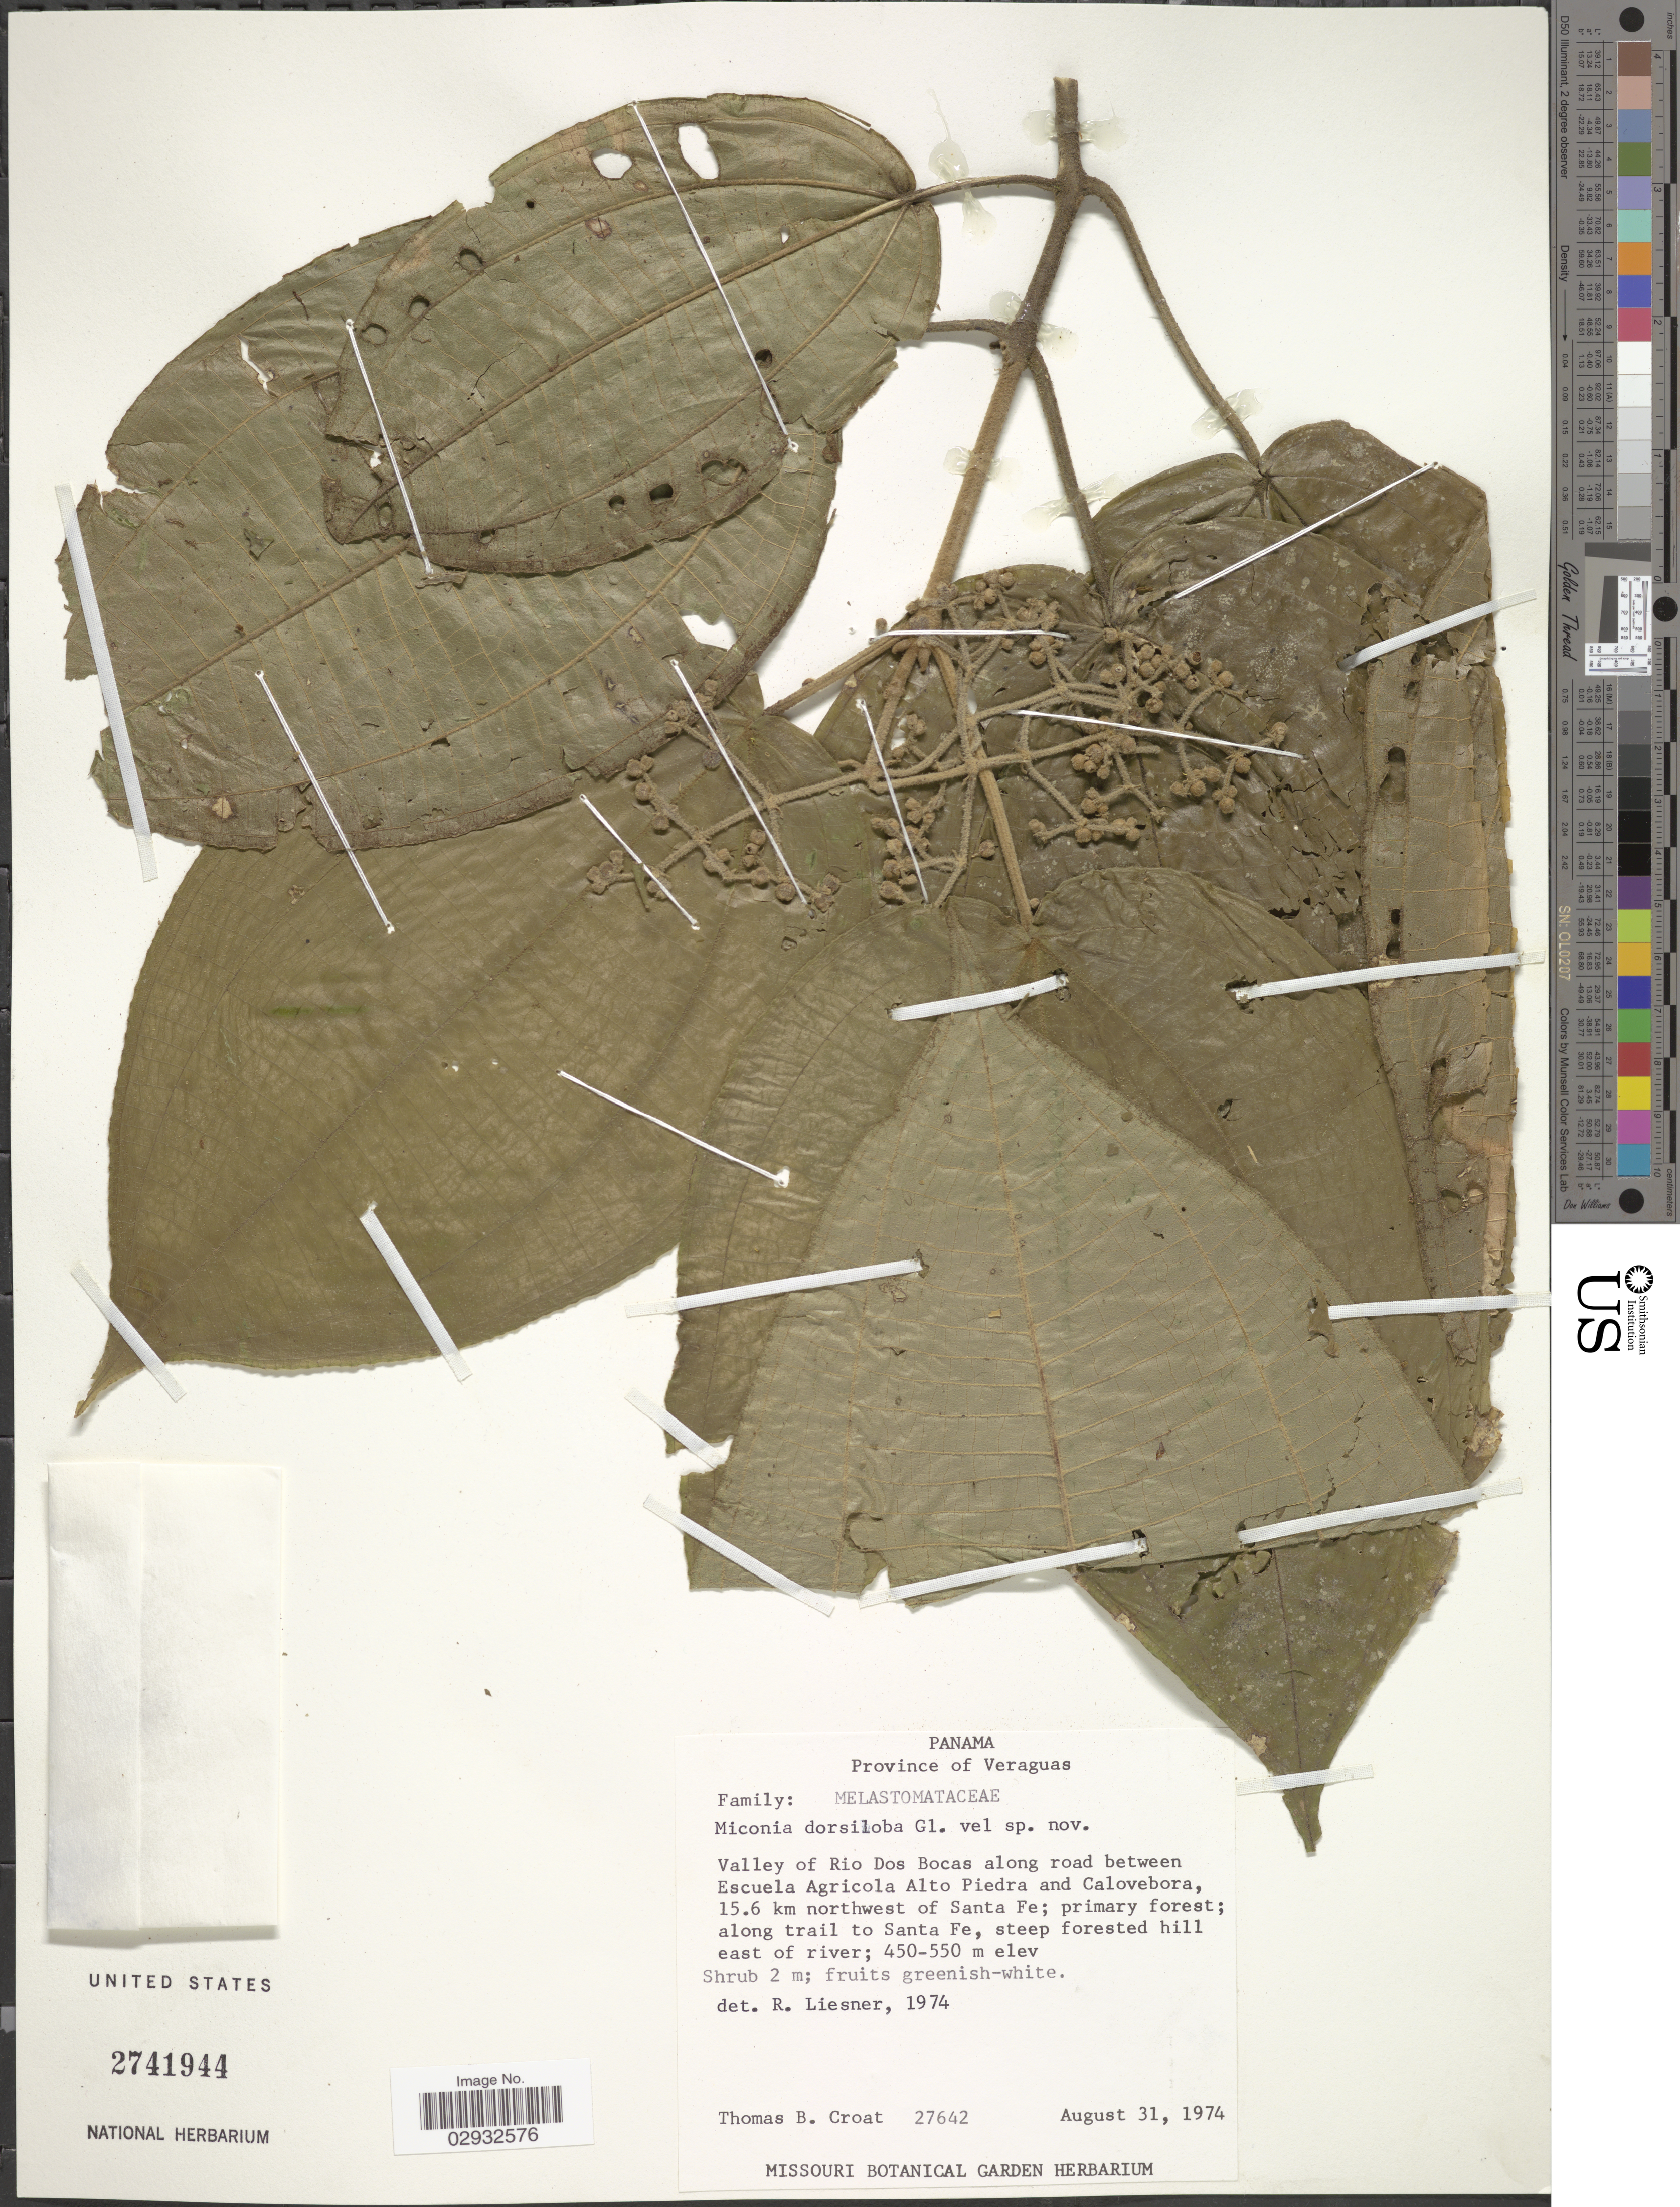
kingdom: Plantae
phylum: Tracheophyta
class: Magnoliopsida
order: Myrtales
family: Melastomataceae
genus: Miconia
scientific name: Miconia dorsiloba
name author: Gleason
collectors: T. B. Croat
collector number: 27642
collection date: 1974-08-31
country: Panama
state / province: Veraguas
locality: Valley of Rio Dos Bocas along road between Escuala Agricola Alto Piedra and Calovebora, 15.6 km northwest of Santa Fe; along trail to Santa Fe.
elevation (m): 450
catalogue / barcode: US 2741944